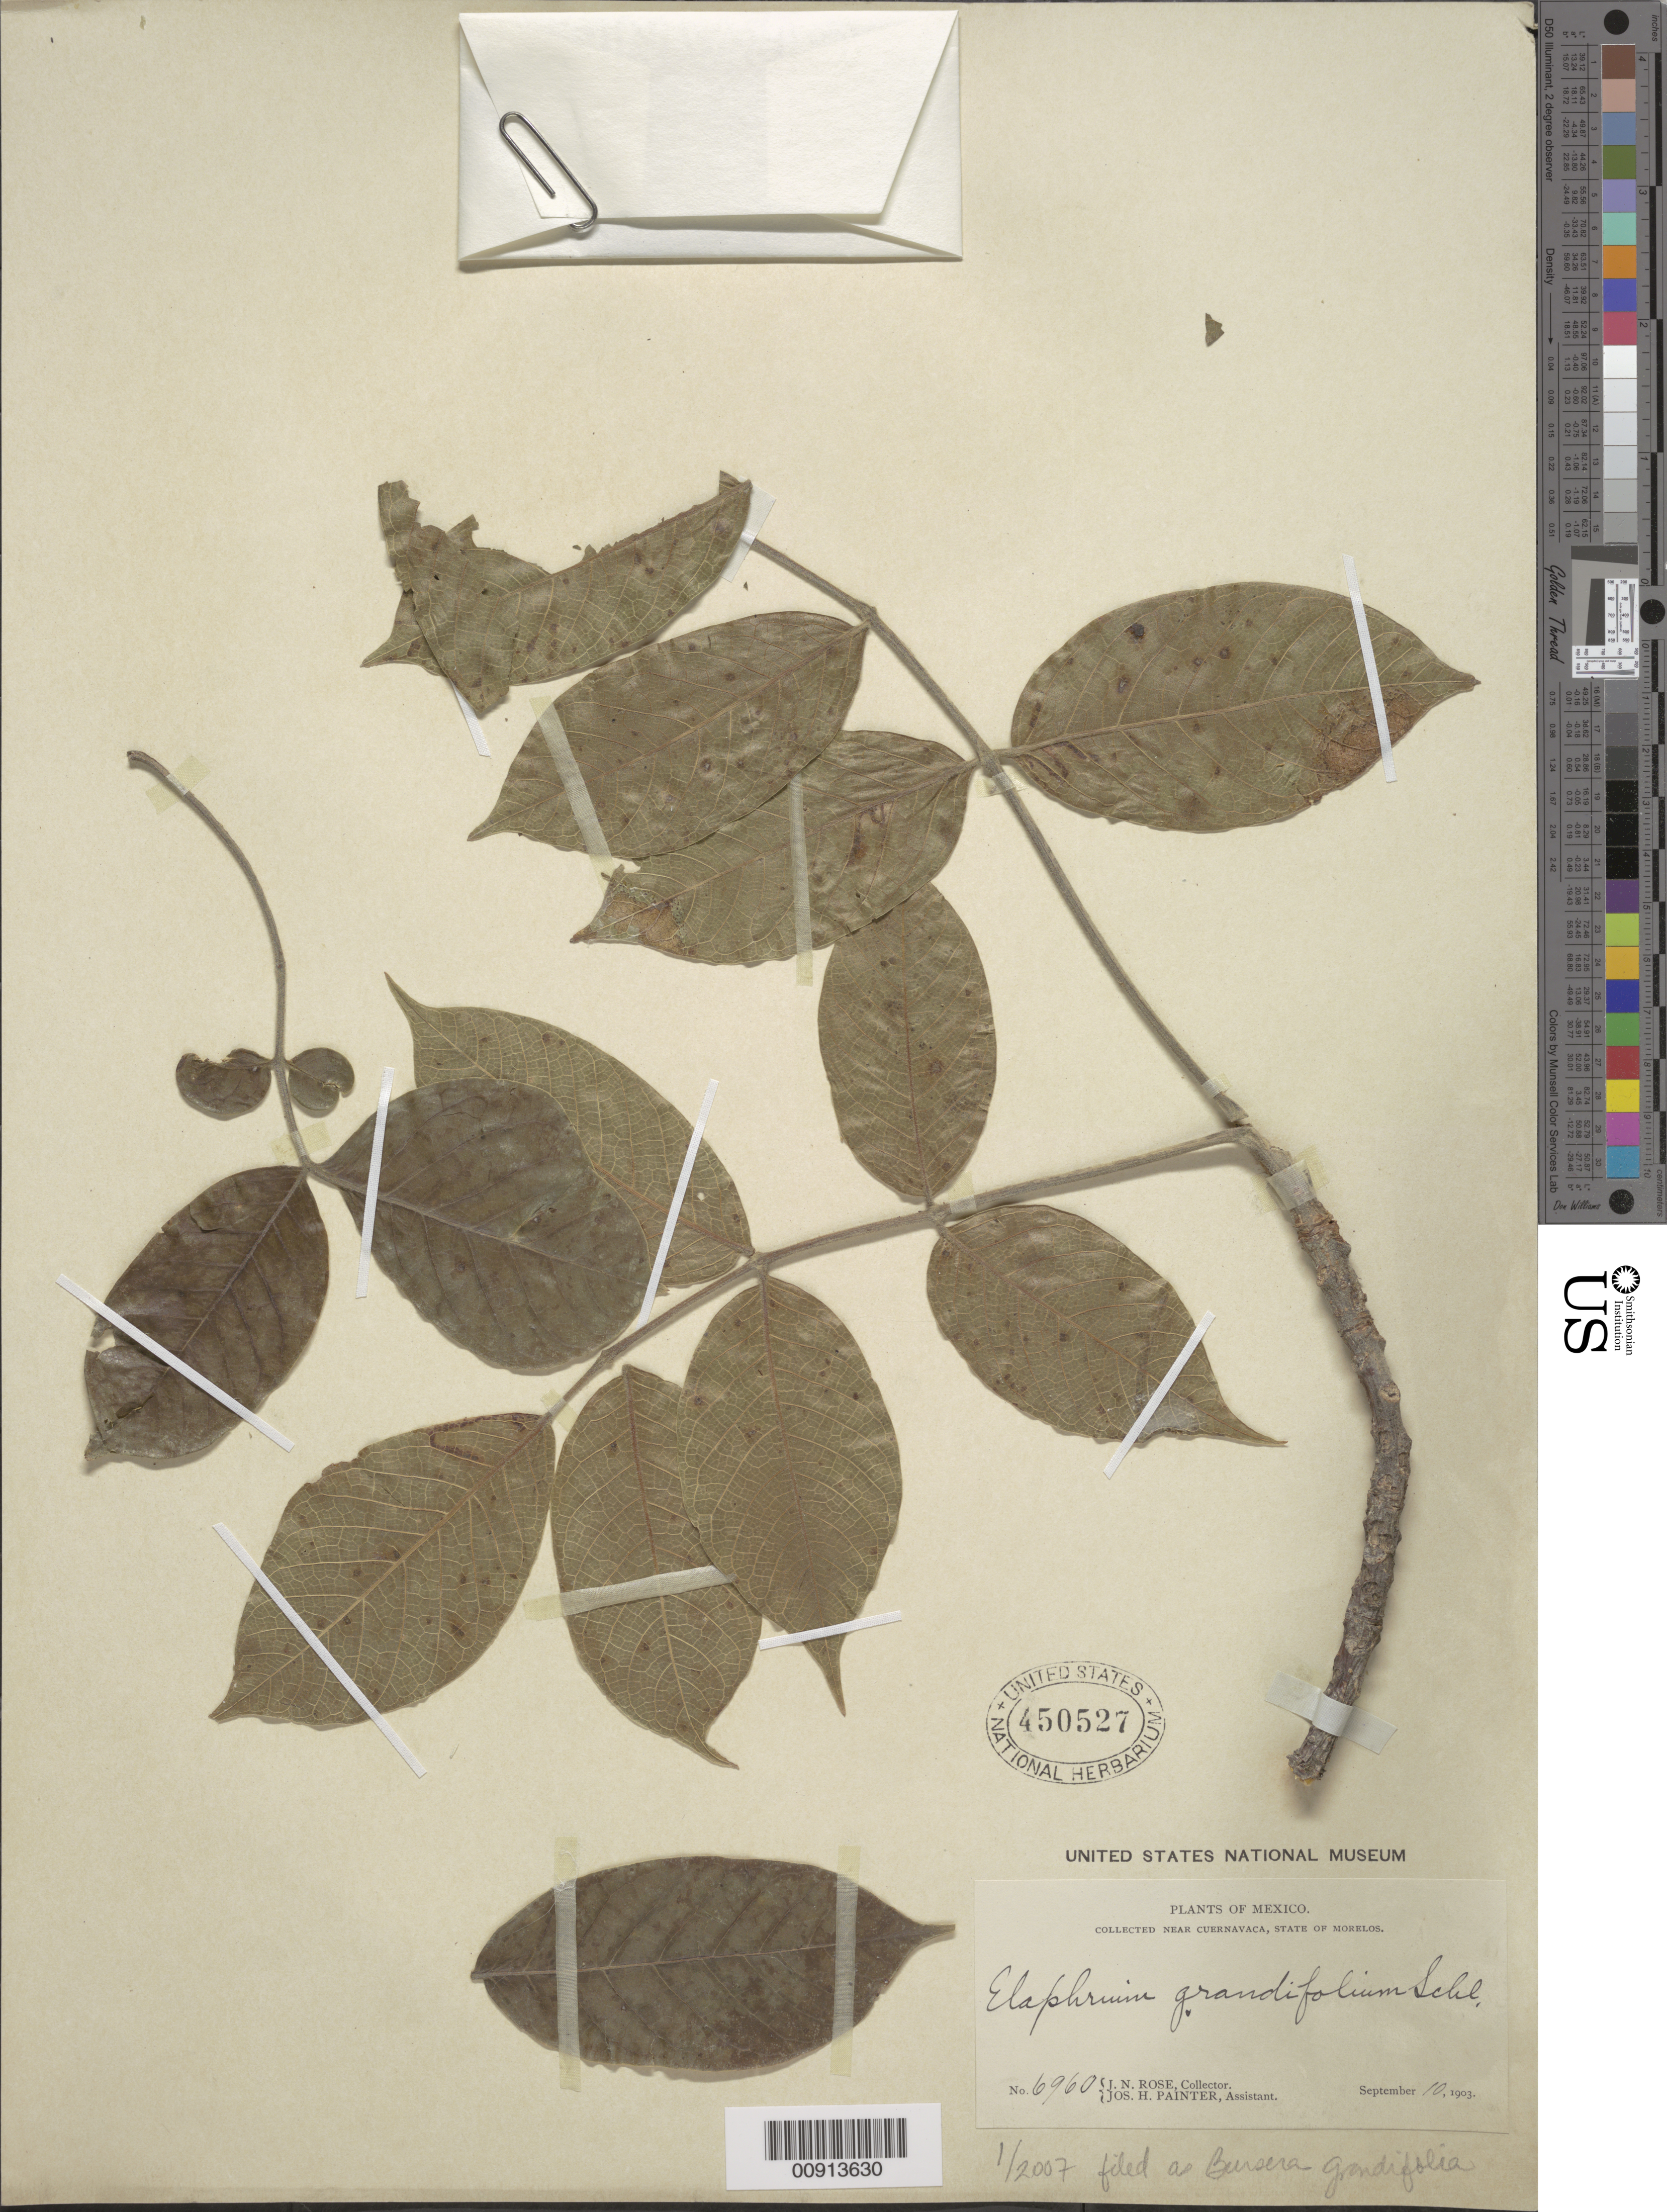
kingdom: Plantae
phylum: Tracheophyta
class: Magnoliopsida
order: Sapindales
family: Burseraceae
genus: Bursera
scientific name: Bursera grandifolia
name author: (Schltdl.) Engl.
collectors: J. N. Rose & J. H. Painter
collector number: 6960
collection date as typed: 10 Sep 1903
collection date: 1903-09-10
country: Mexico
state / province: Morelos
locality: Near Cuernavaca, Morelos.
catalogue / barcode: US 450527